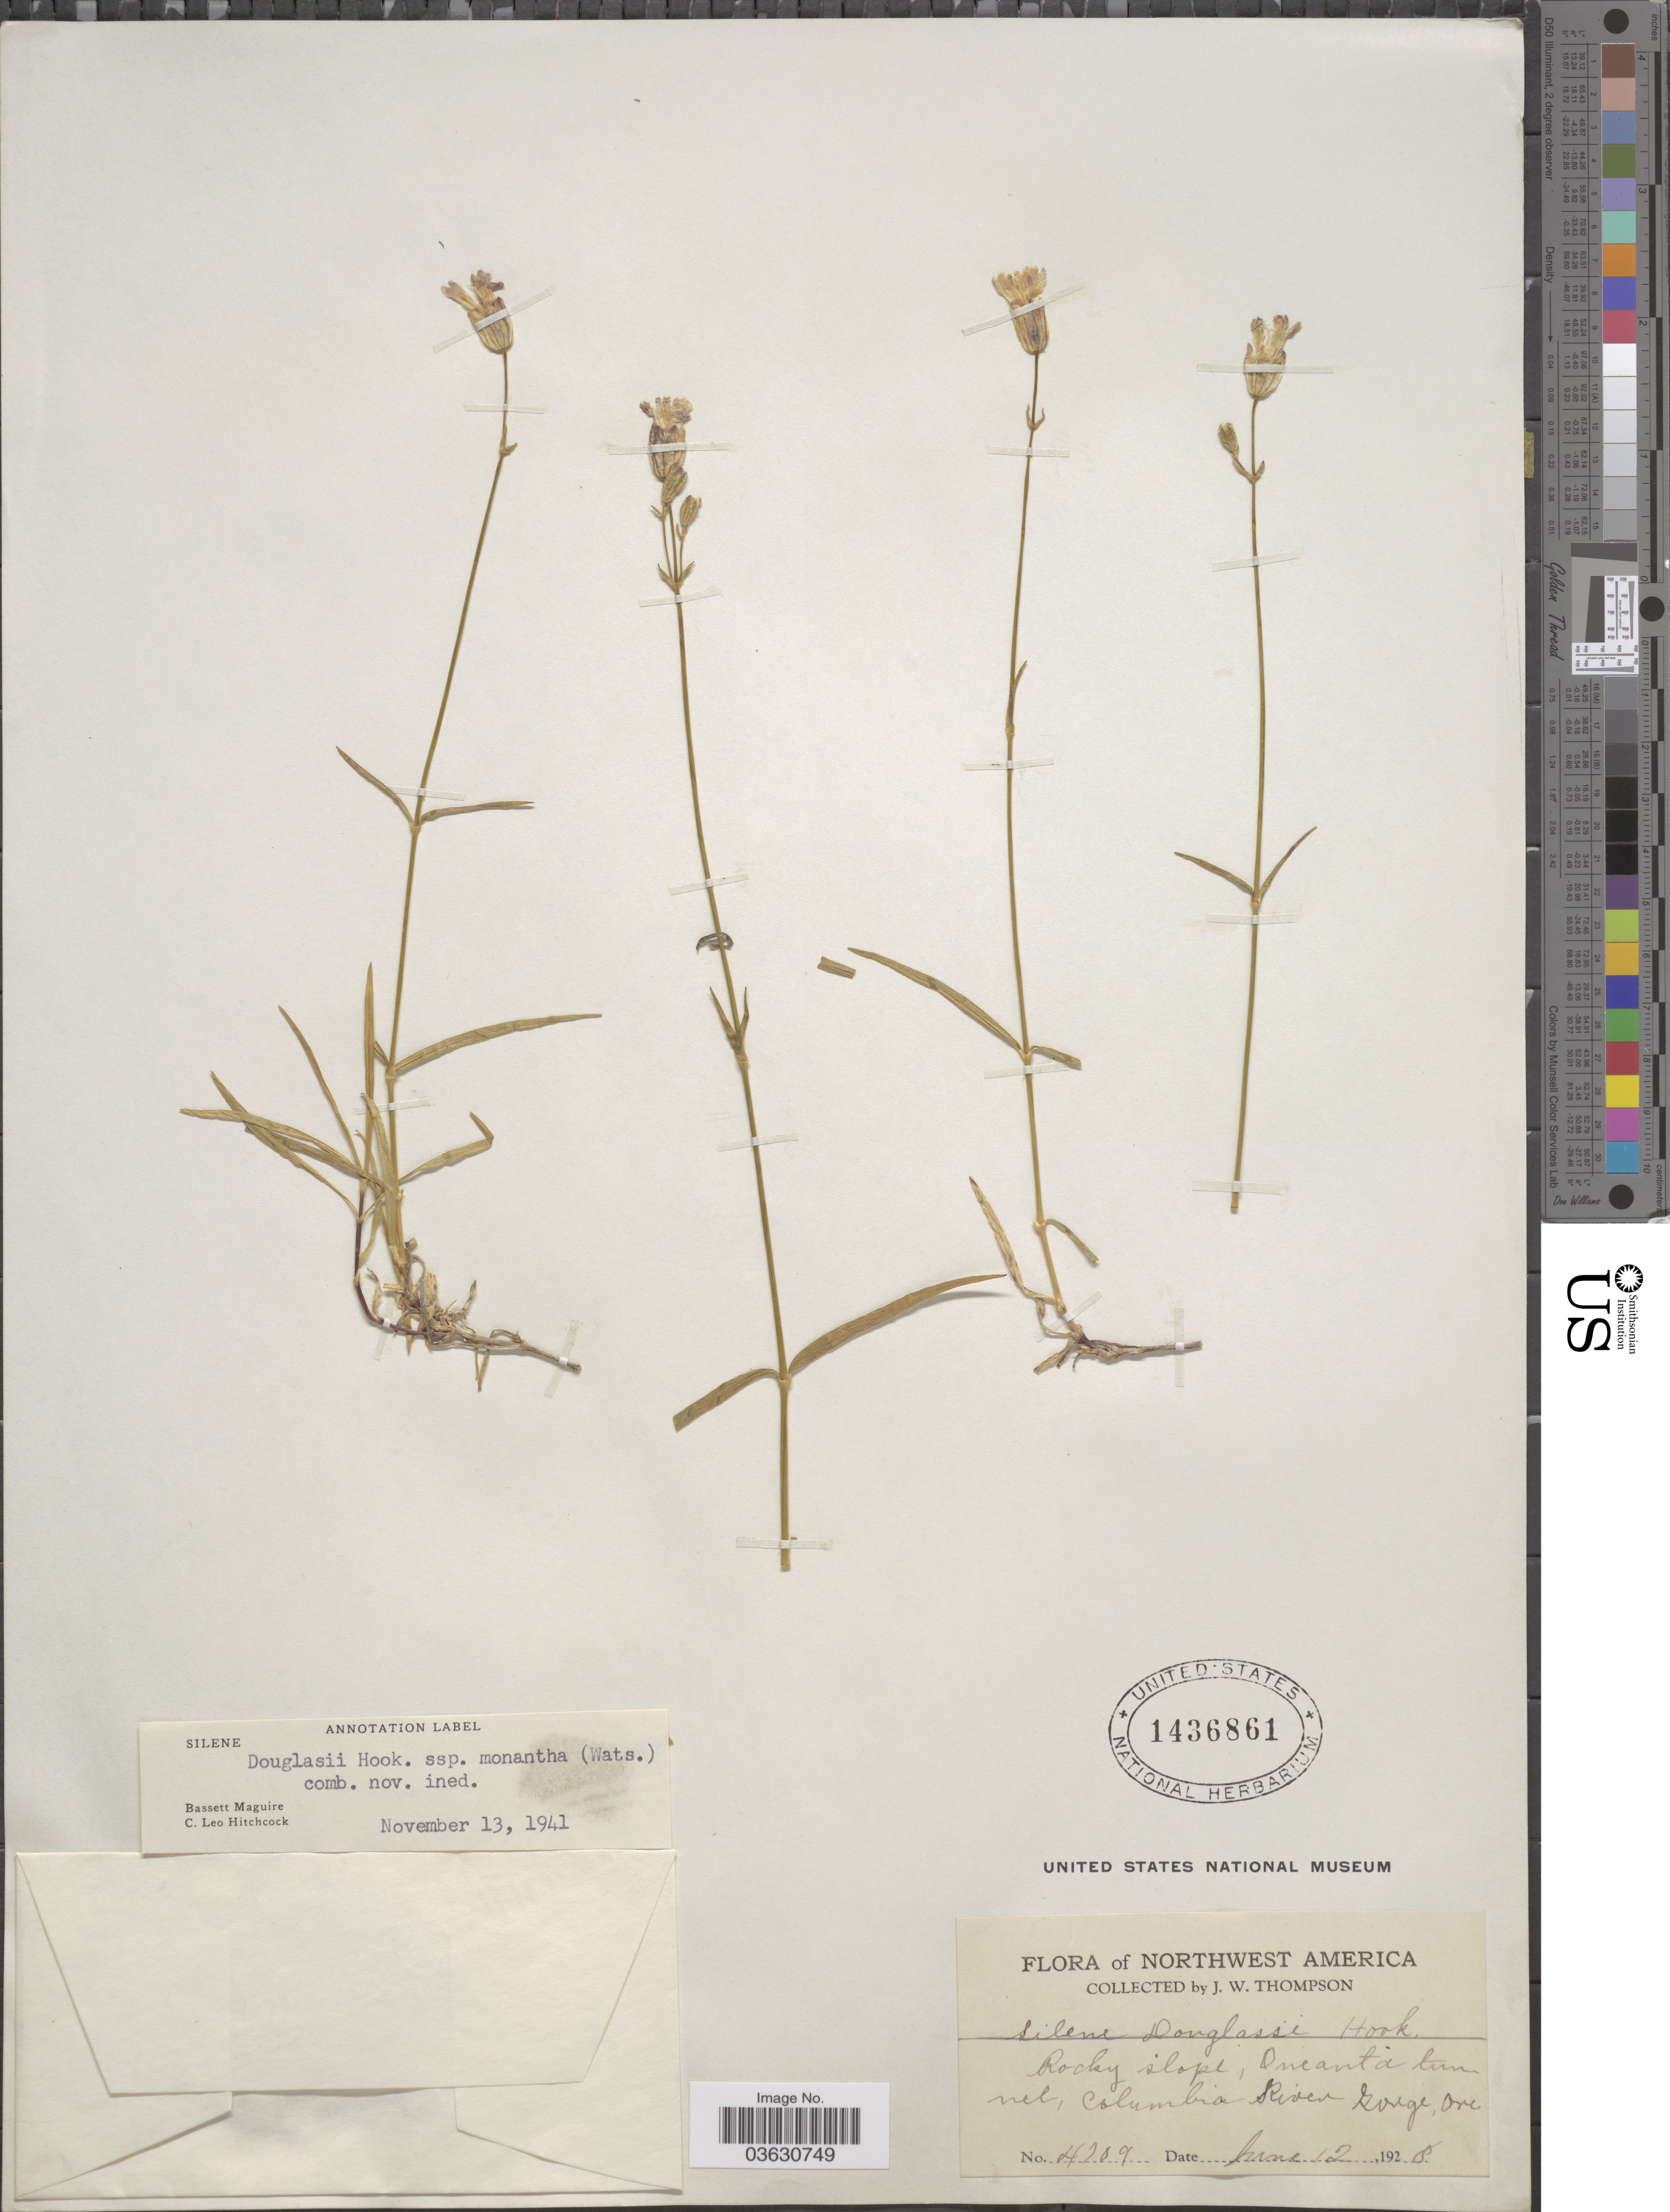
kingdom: Plantae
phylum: Tracheophyta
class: Magnoliopsida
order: Caryophyllales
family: Caryophyllaceae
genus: Silene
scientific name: Silene douglasii subsp. monantha (S. Watson) C.L. Hitchc. & Maguire comb. nov. ined.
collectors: J. Thompson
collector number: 4309*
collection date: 1928-06-12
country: United States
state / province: Oregon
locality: Northwest America. Rocky slope, Oneanta tunnel, Columbia River, Gorge.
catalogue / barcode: US 1436861